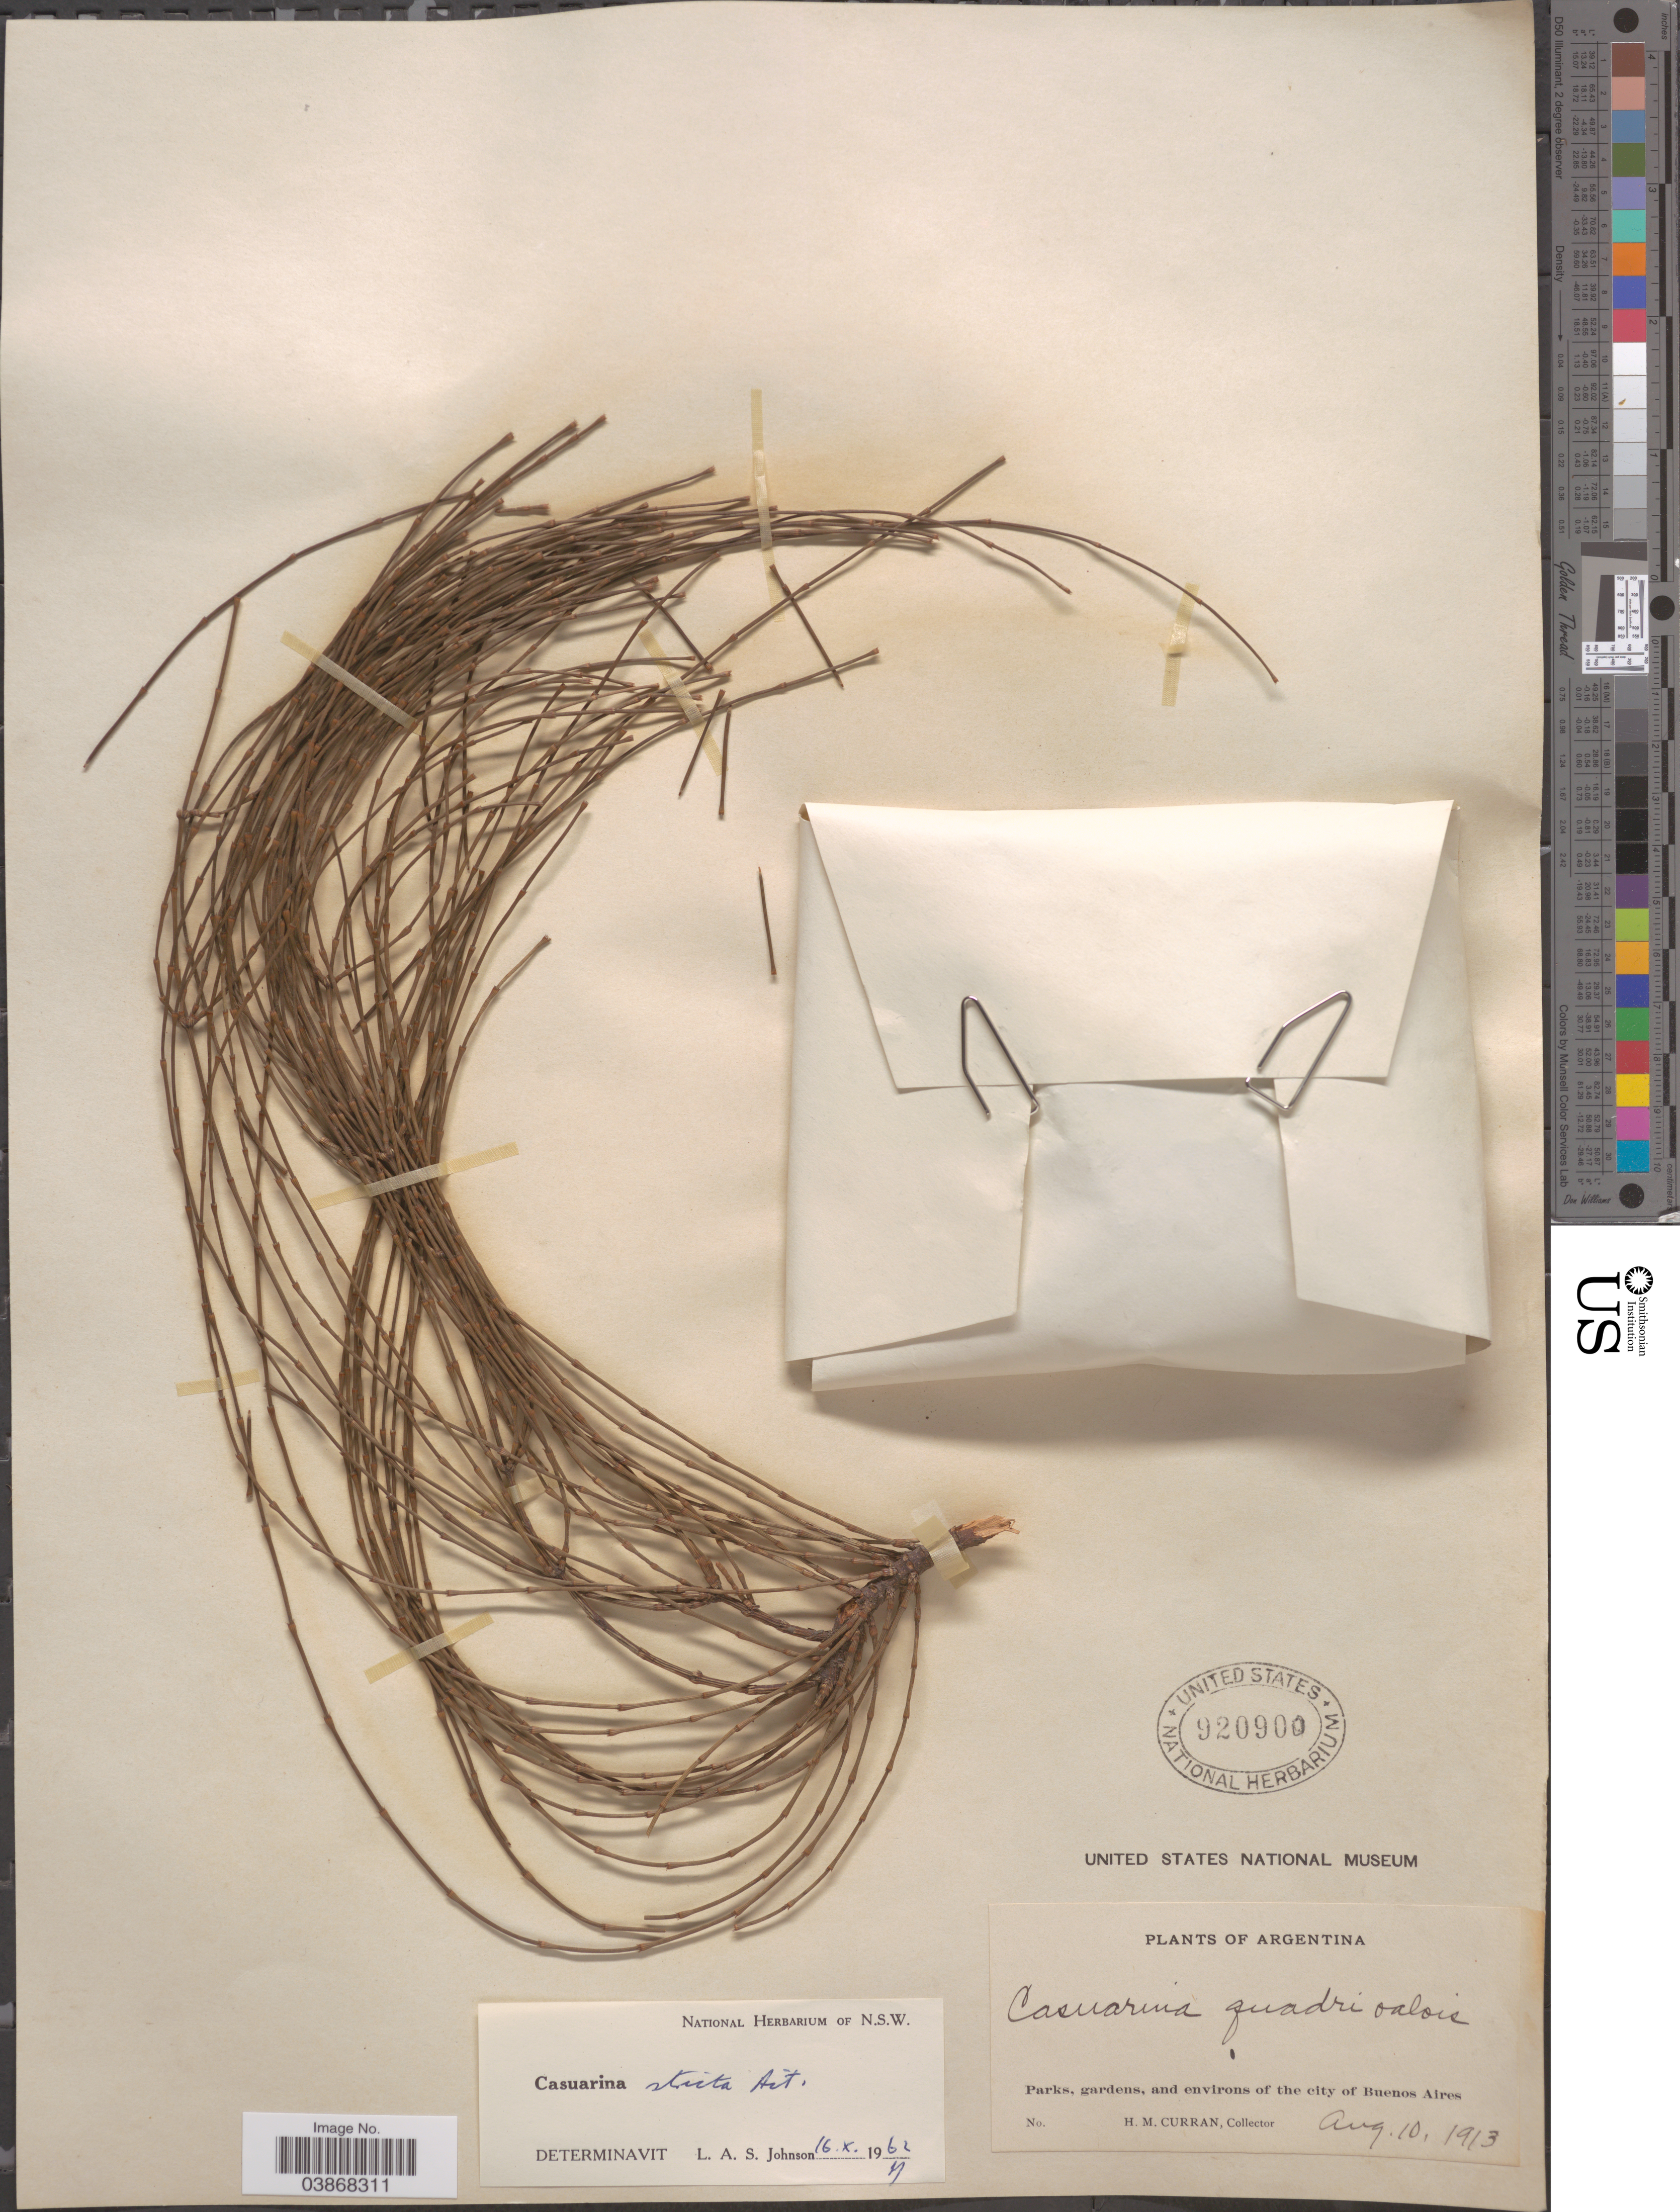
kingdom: Plantae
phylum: Tracheophyta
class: Magnoliopsida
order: Fagales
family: Casuarinaceae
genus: Casuarina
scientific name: Casuarina stricta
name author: Aiton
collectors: H. M. Curran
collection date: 1913-08-10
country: Argentina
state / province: Buenos Aires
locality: Parks, gardens and environs of the city of Buenos Aires.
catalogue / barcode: US 920900